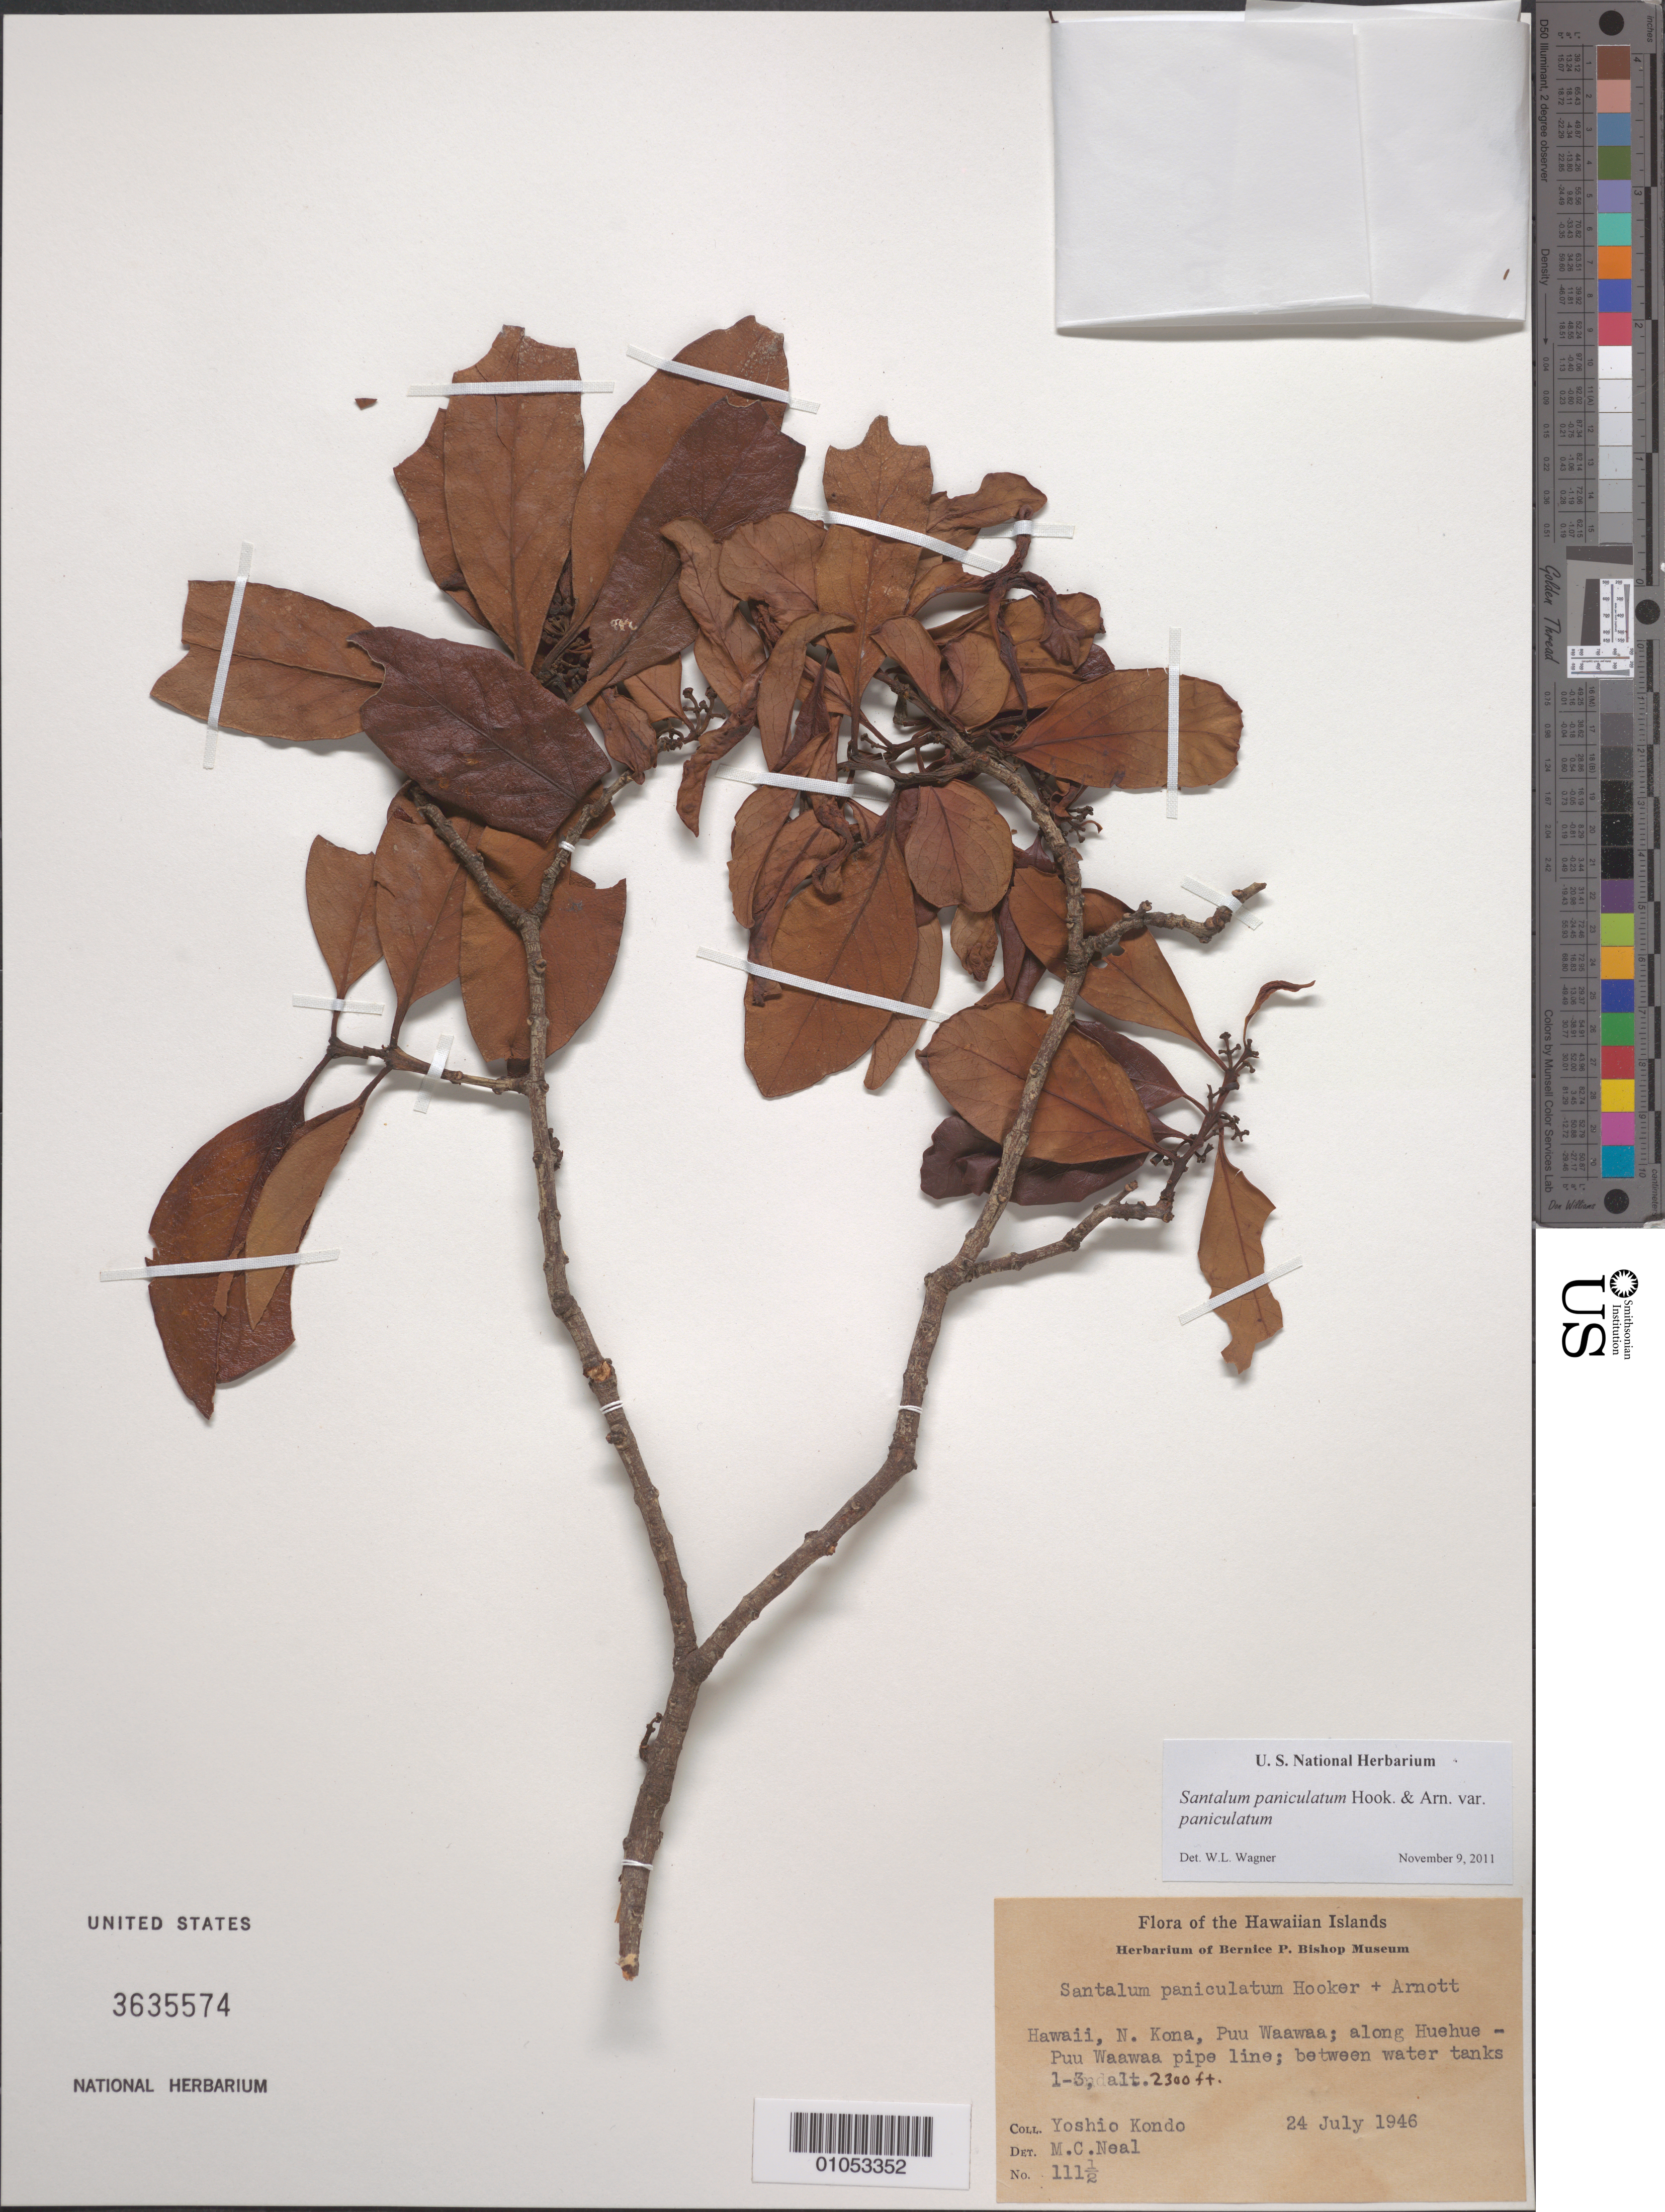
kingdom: Plantae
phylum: Tracheophyta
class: Magnoliopsida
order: Santalales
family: Santalaceae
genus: Santalum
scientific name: Santalum paniculatum var. paniculatum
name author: Hook. & Arn.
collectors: Y. Kondo & W. Ning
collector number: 111 1/2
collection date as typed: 24 Jul 1946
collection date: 1946-07-24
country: United States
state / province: Hawaii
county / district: Hawaii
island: Hawaii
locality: N. Kona, Puu Waawaa, along Huehue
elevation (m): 701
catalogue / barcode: US 3635574